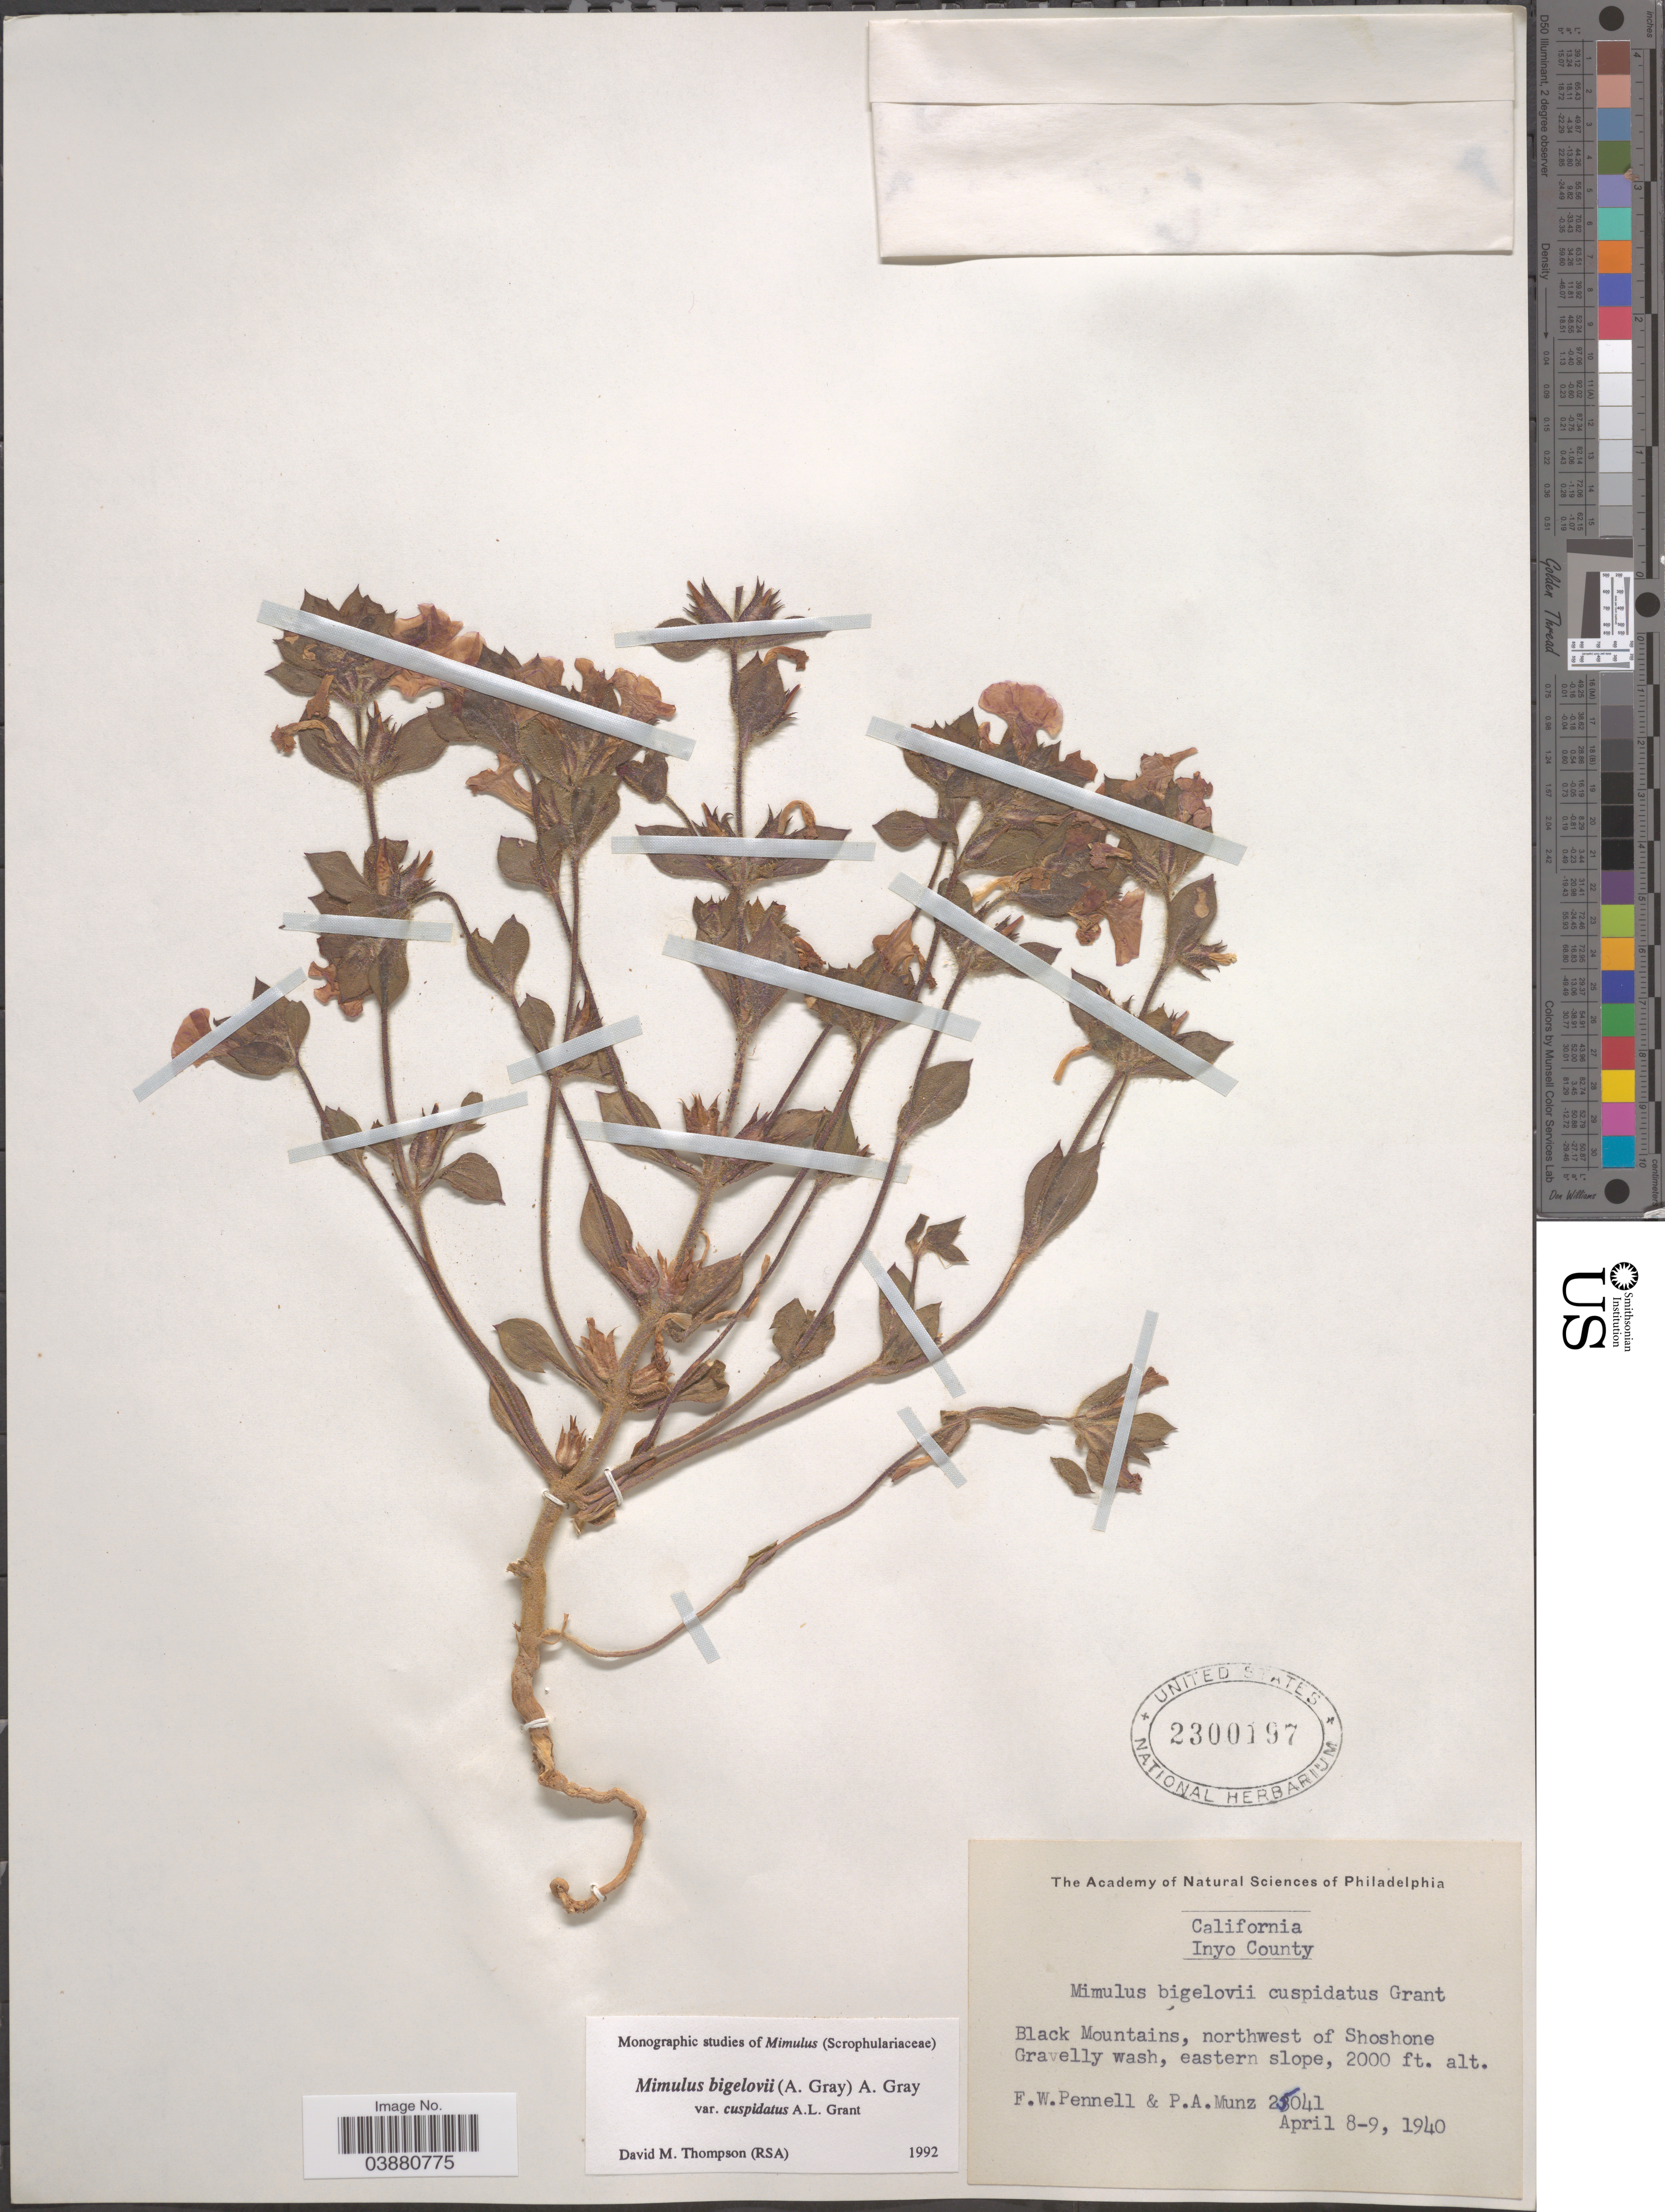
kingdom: Plantae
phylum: Tracheophyta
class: Magnoliopsida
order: Lamiales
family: Phrymaceae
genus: Mimulus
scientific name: Mimulus bigelovii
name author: (A. Gray) G.L. Nesom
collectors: F. W. Pennell & P. A. Munz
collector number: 25041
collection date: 1940-04-08/1940-04-09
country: United States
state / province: California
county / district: Inyo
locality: Inyo County. Black Mountains, northwest of Shoshone Gravelly wash, eastern slope.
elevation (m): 610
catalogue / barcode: US 2300197